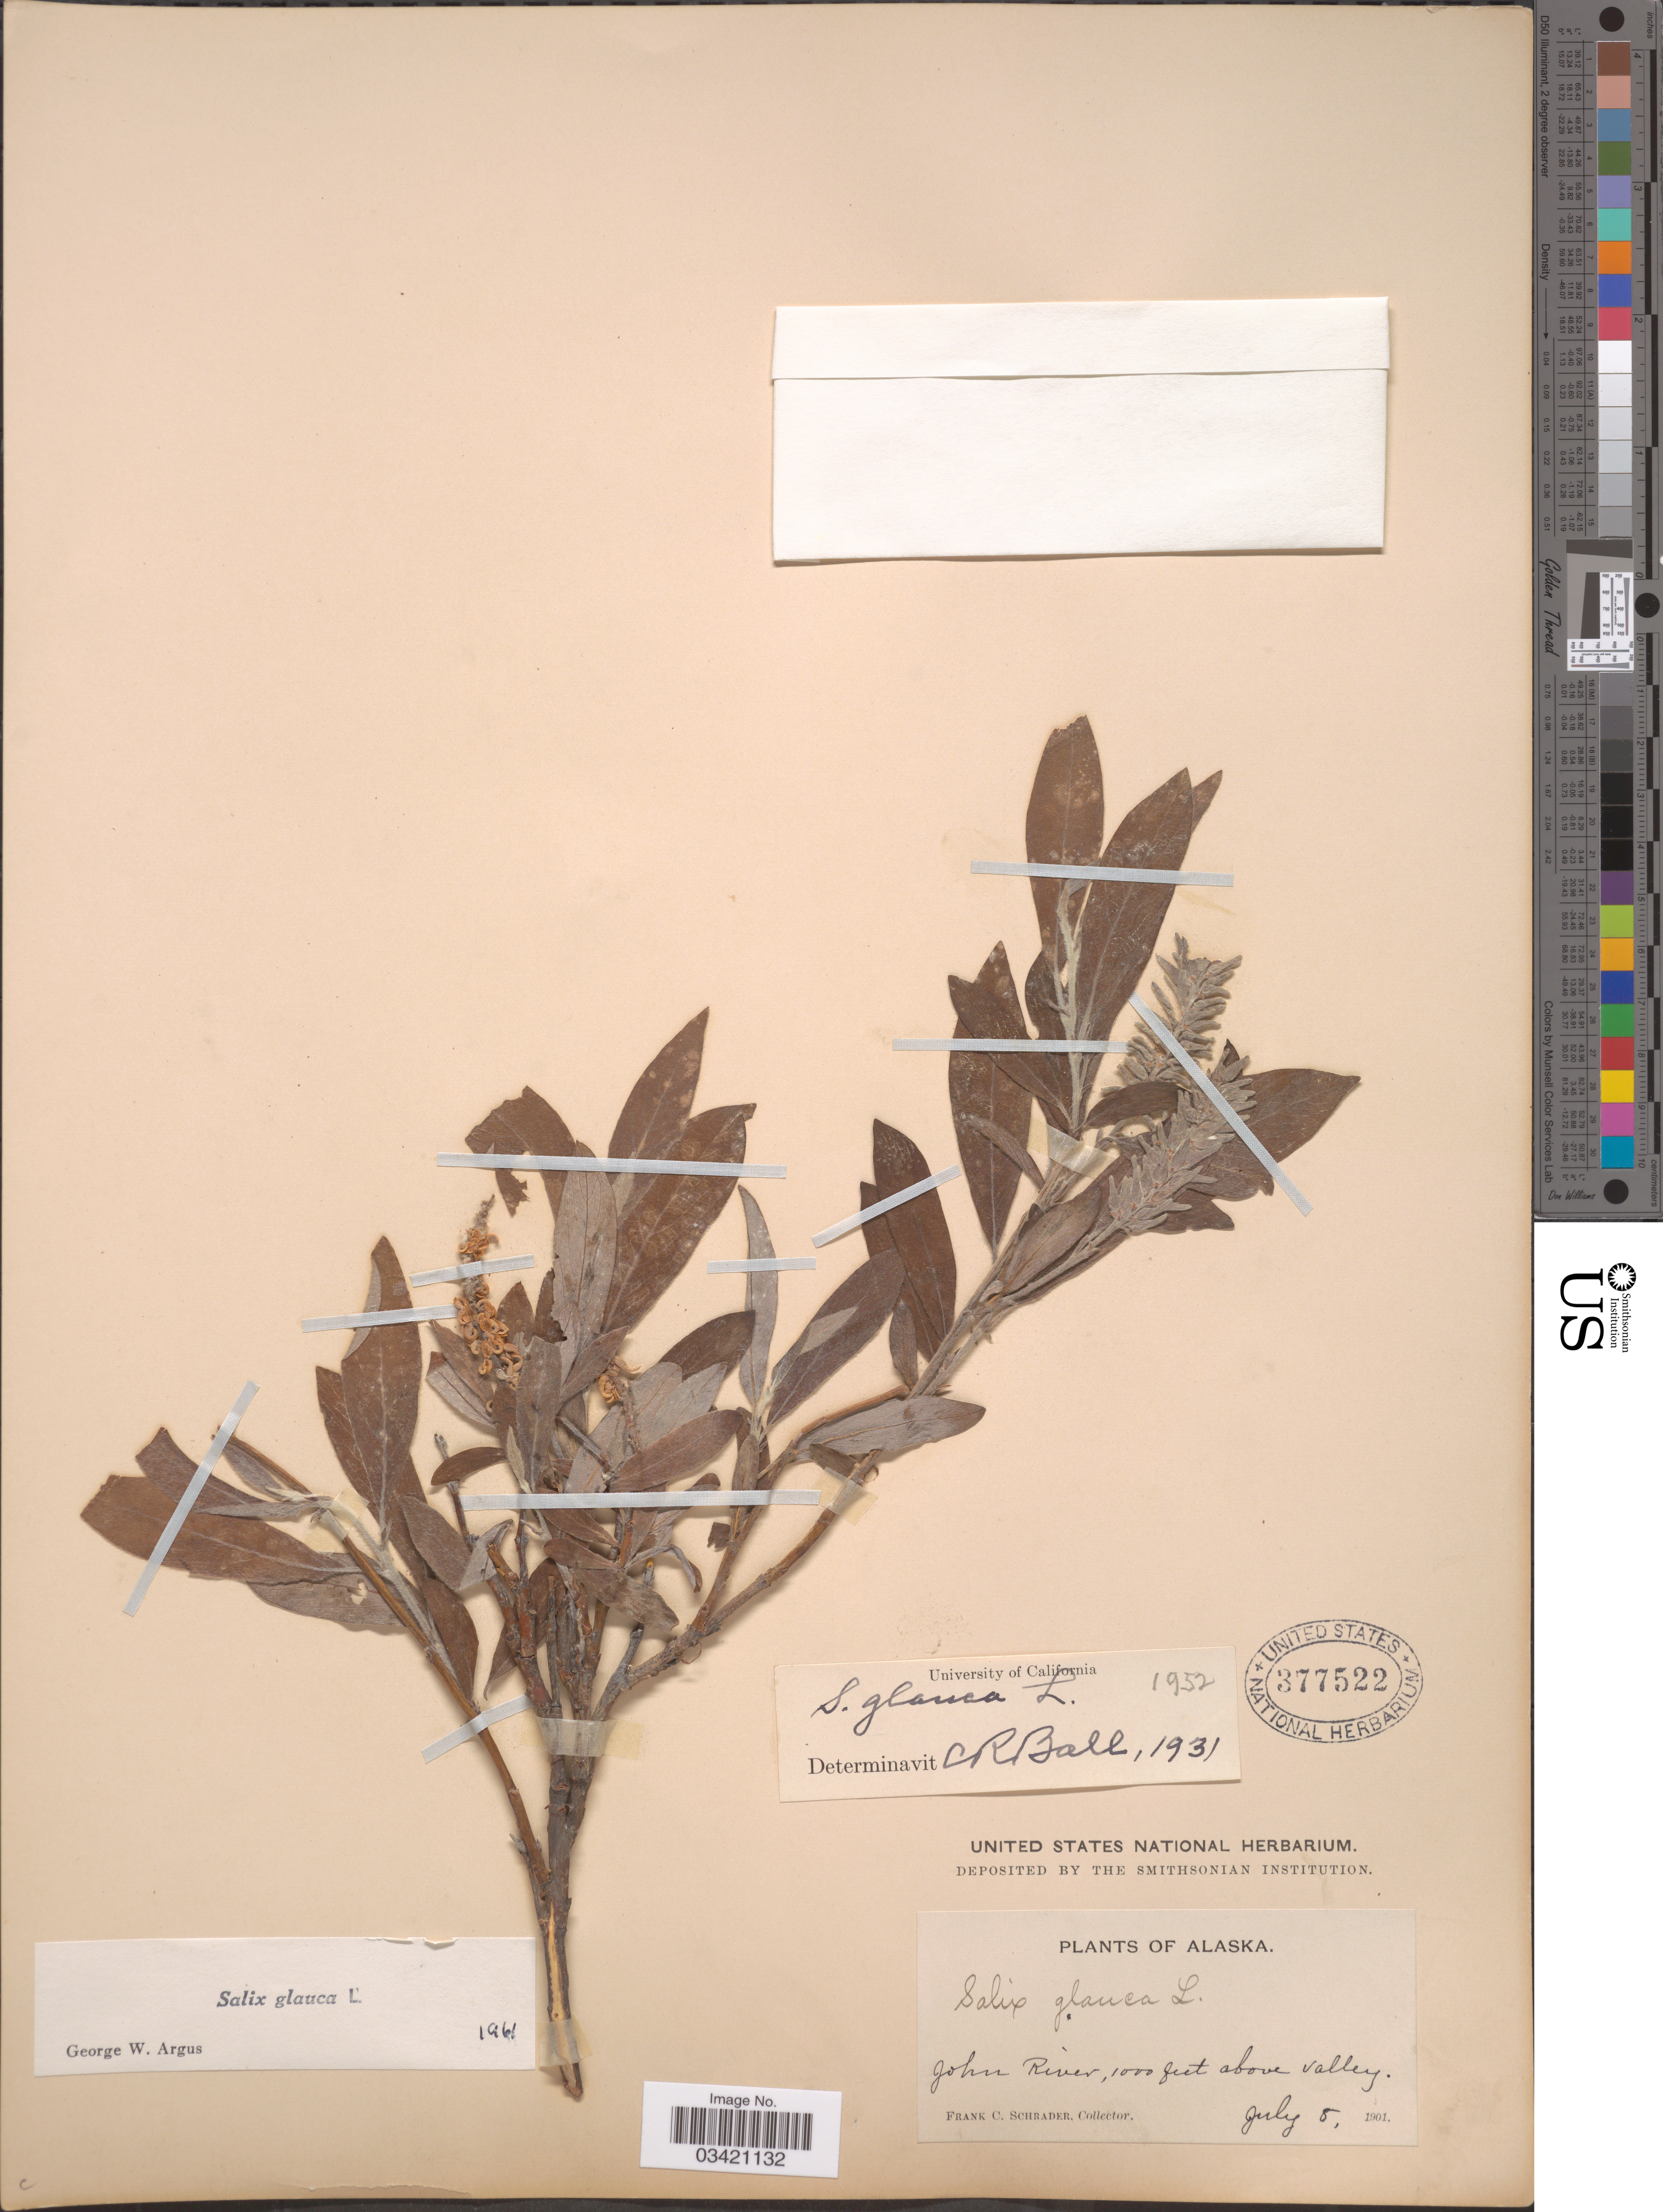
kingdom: Plantae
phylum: Tracheophyta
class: Magnoliopsida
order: Malpighiales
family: Salicaceae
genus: Salix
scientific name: Salix glauca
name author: L.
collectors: F. C. Schrader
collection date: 1901-07-05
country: United States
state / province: Alaska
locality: John River.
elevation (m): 305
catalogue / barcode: US 377522